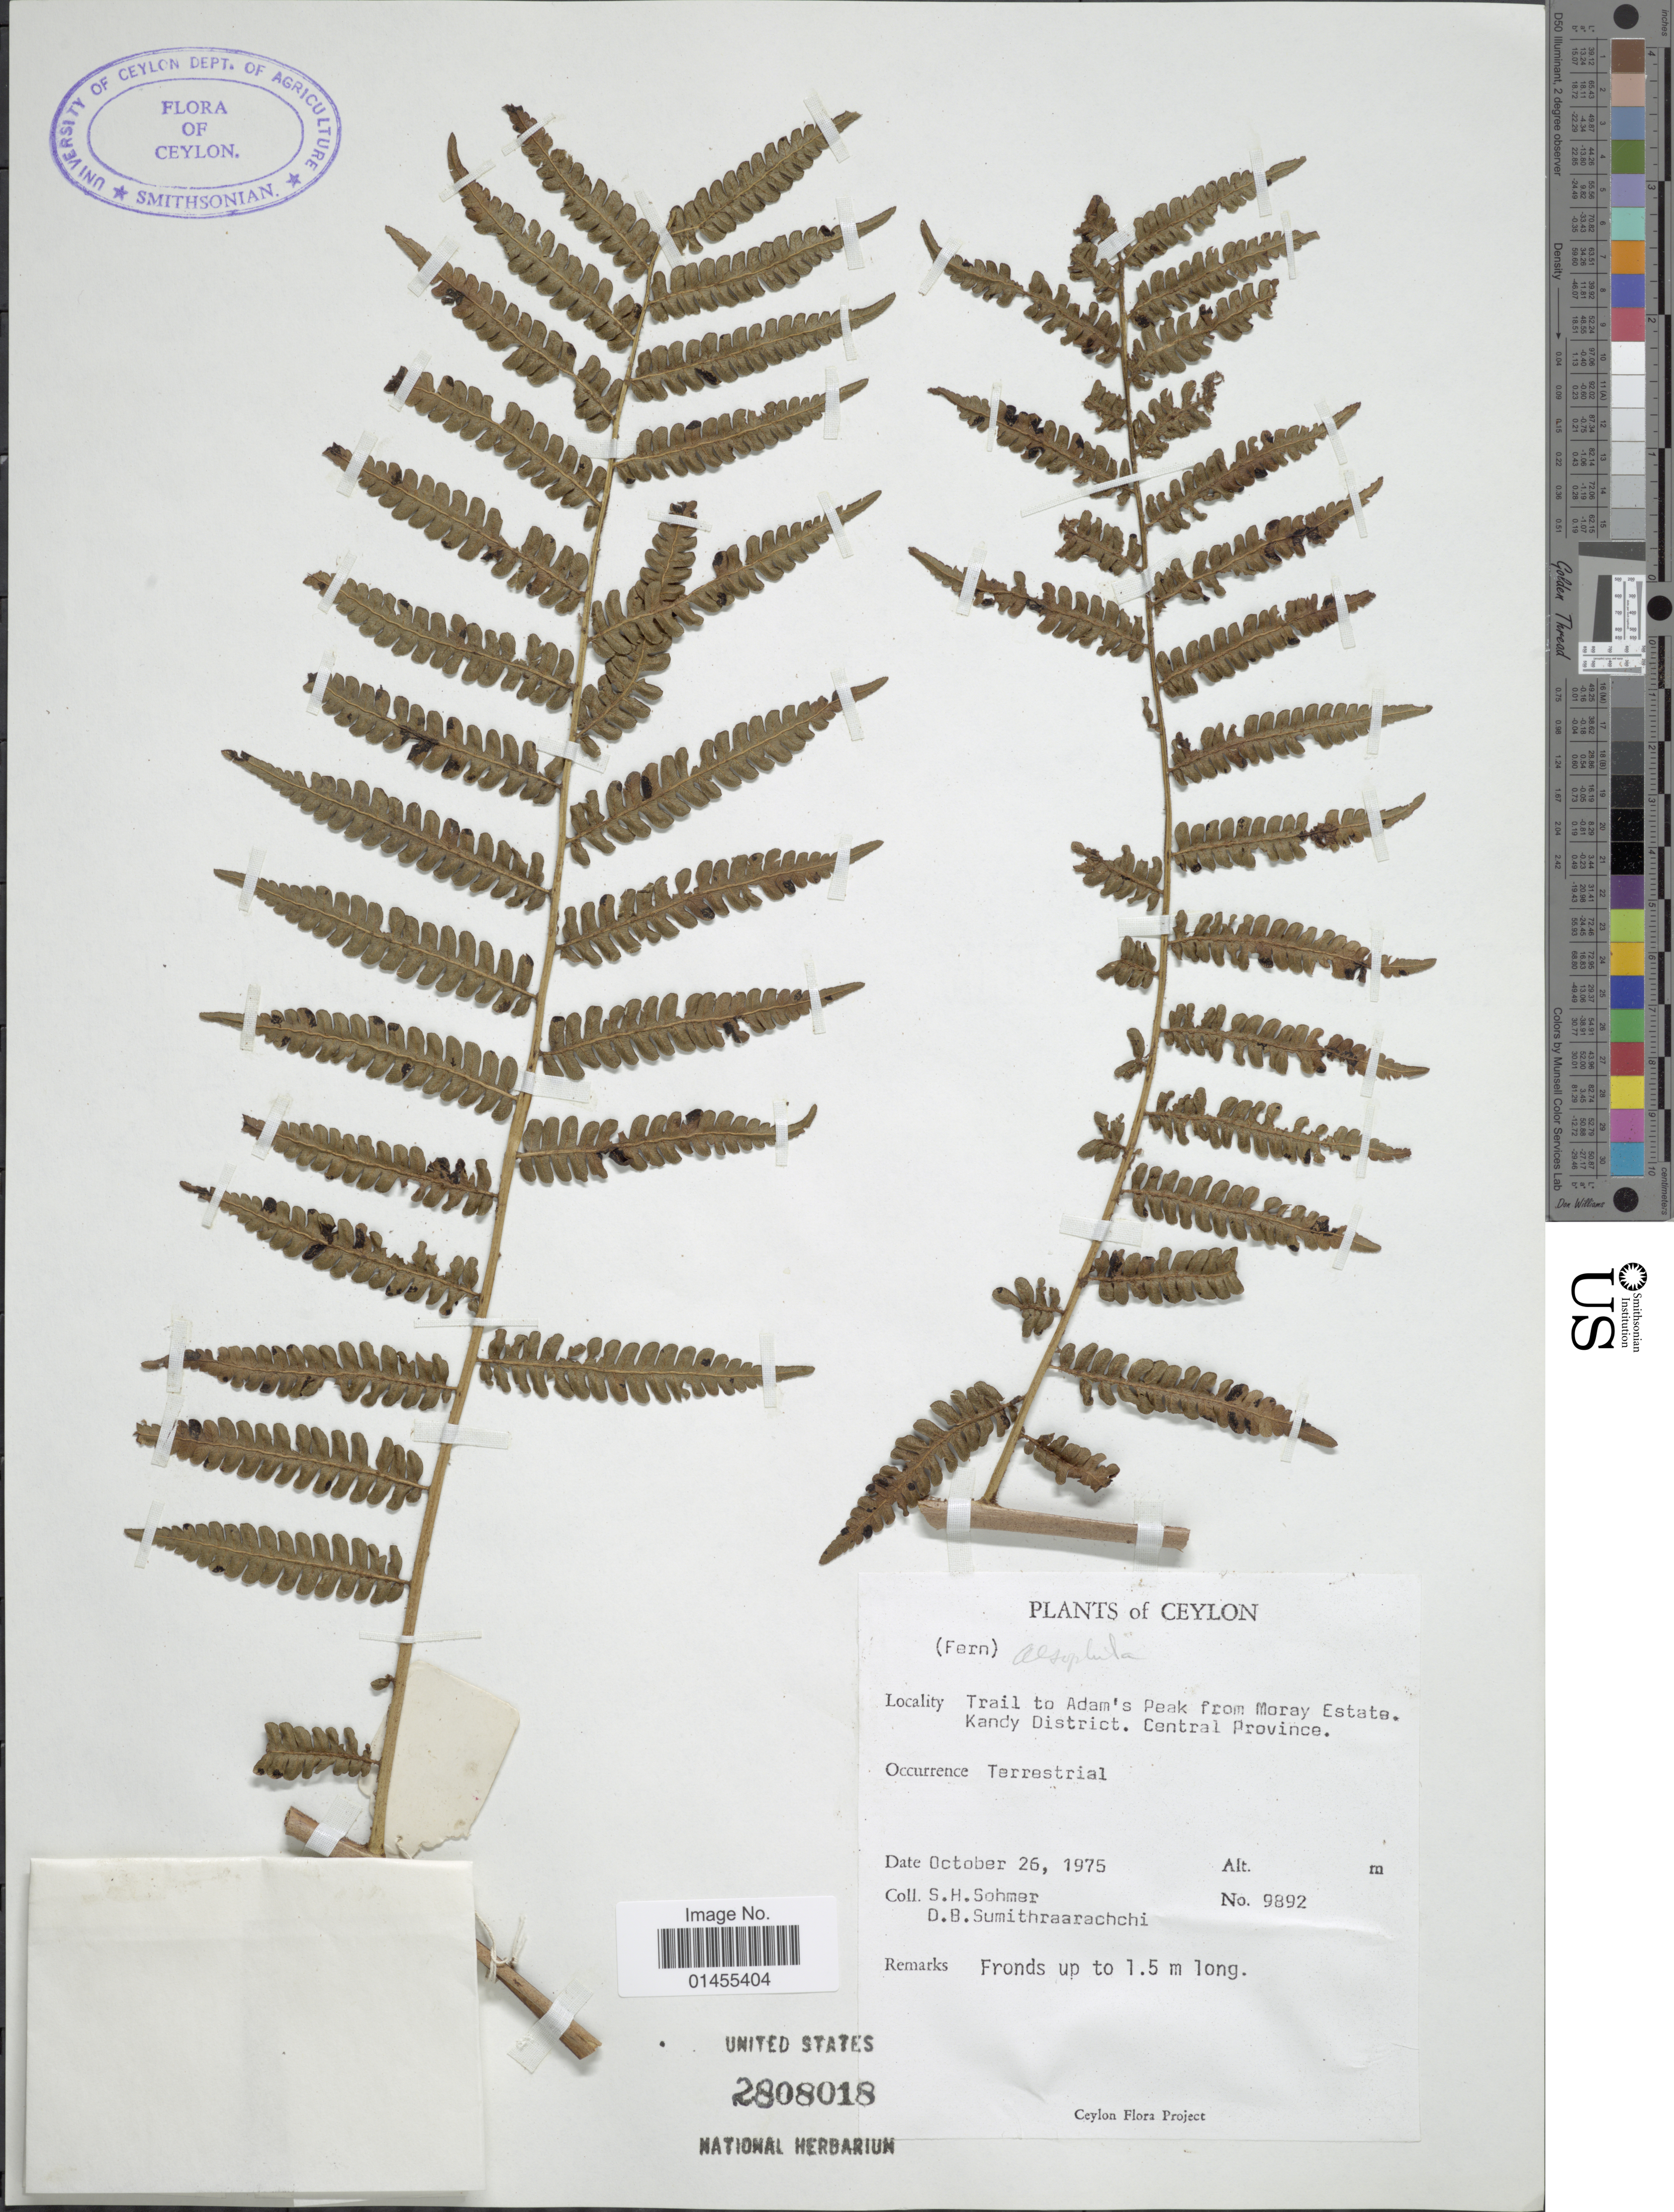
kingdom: Plantae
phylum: Tracheophyta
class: Polypodiopsida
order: Cyatheales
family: Cyatheaceae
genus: Alsophila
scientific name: Alsophila sp.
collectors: S. H. Sohmer & D. B. Sumithraarachchi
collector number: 9892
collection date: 1975-10-26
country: Sri Lanka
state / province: Central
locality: Ceylon, trail to Adam's Peak from Moray Estate. Kandy District. Central Province.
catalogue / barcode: US 2808018